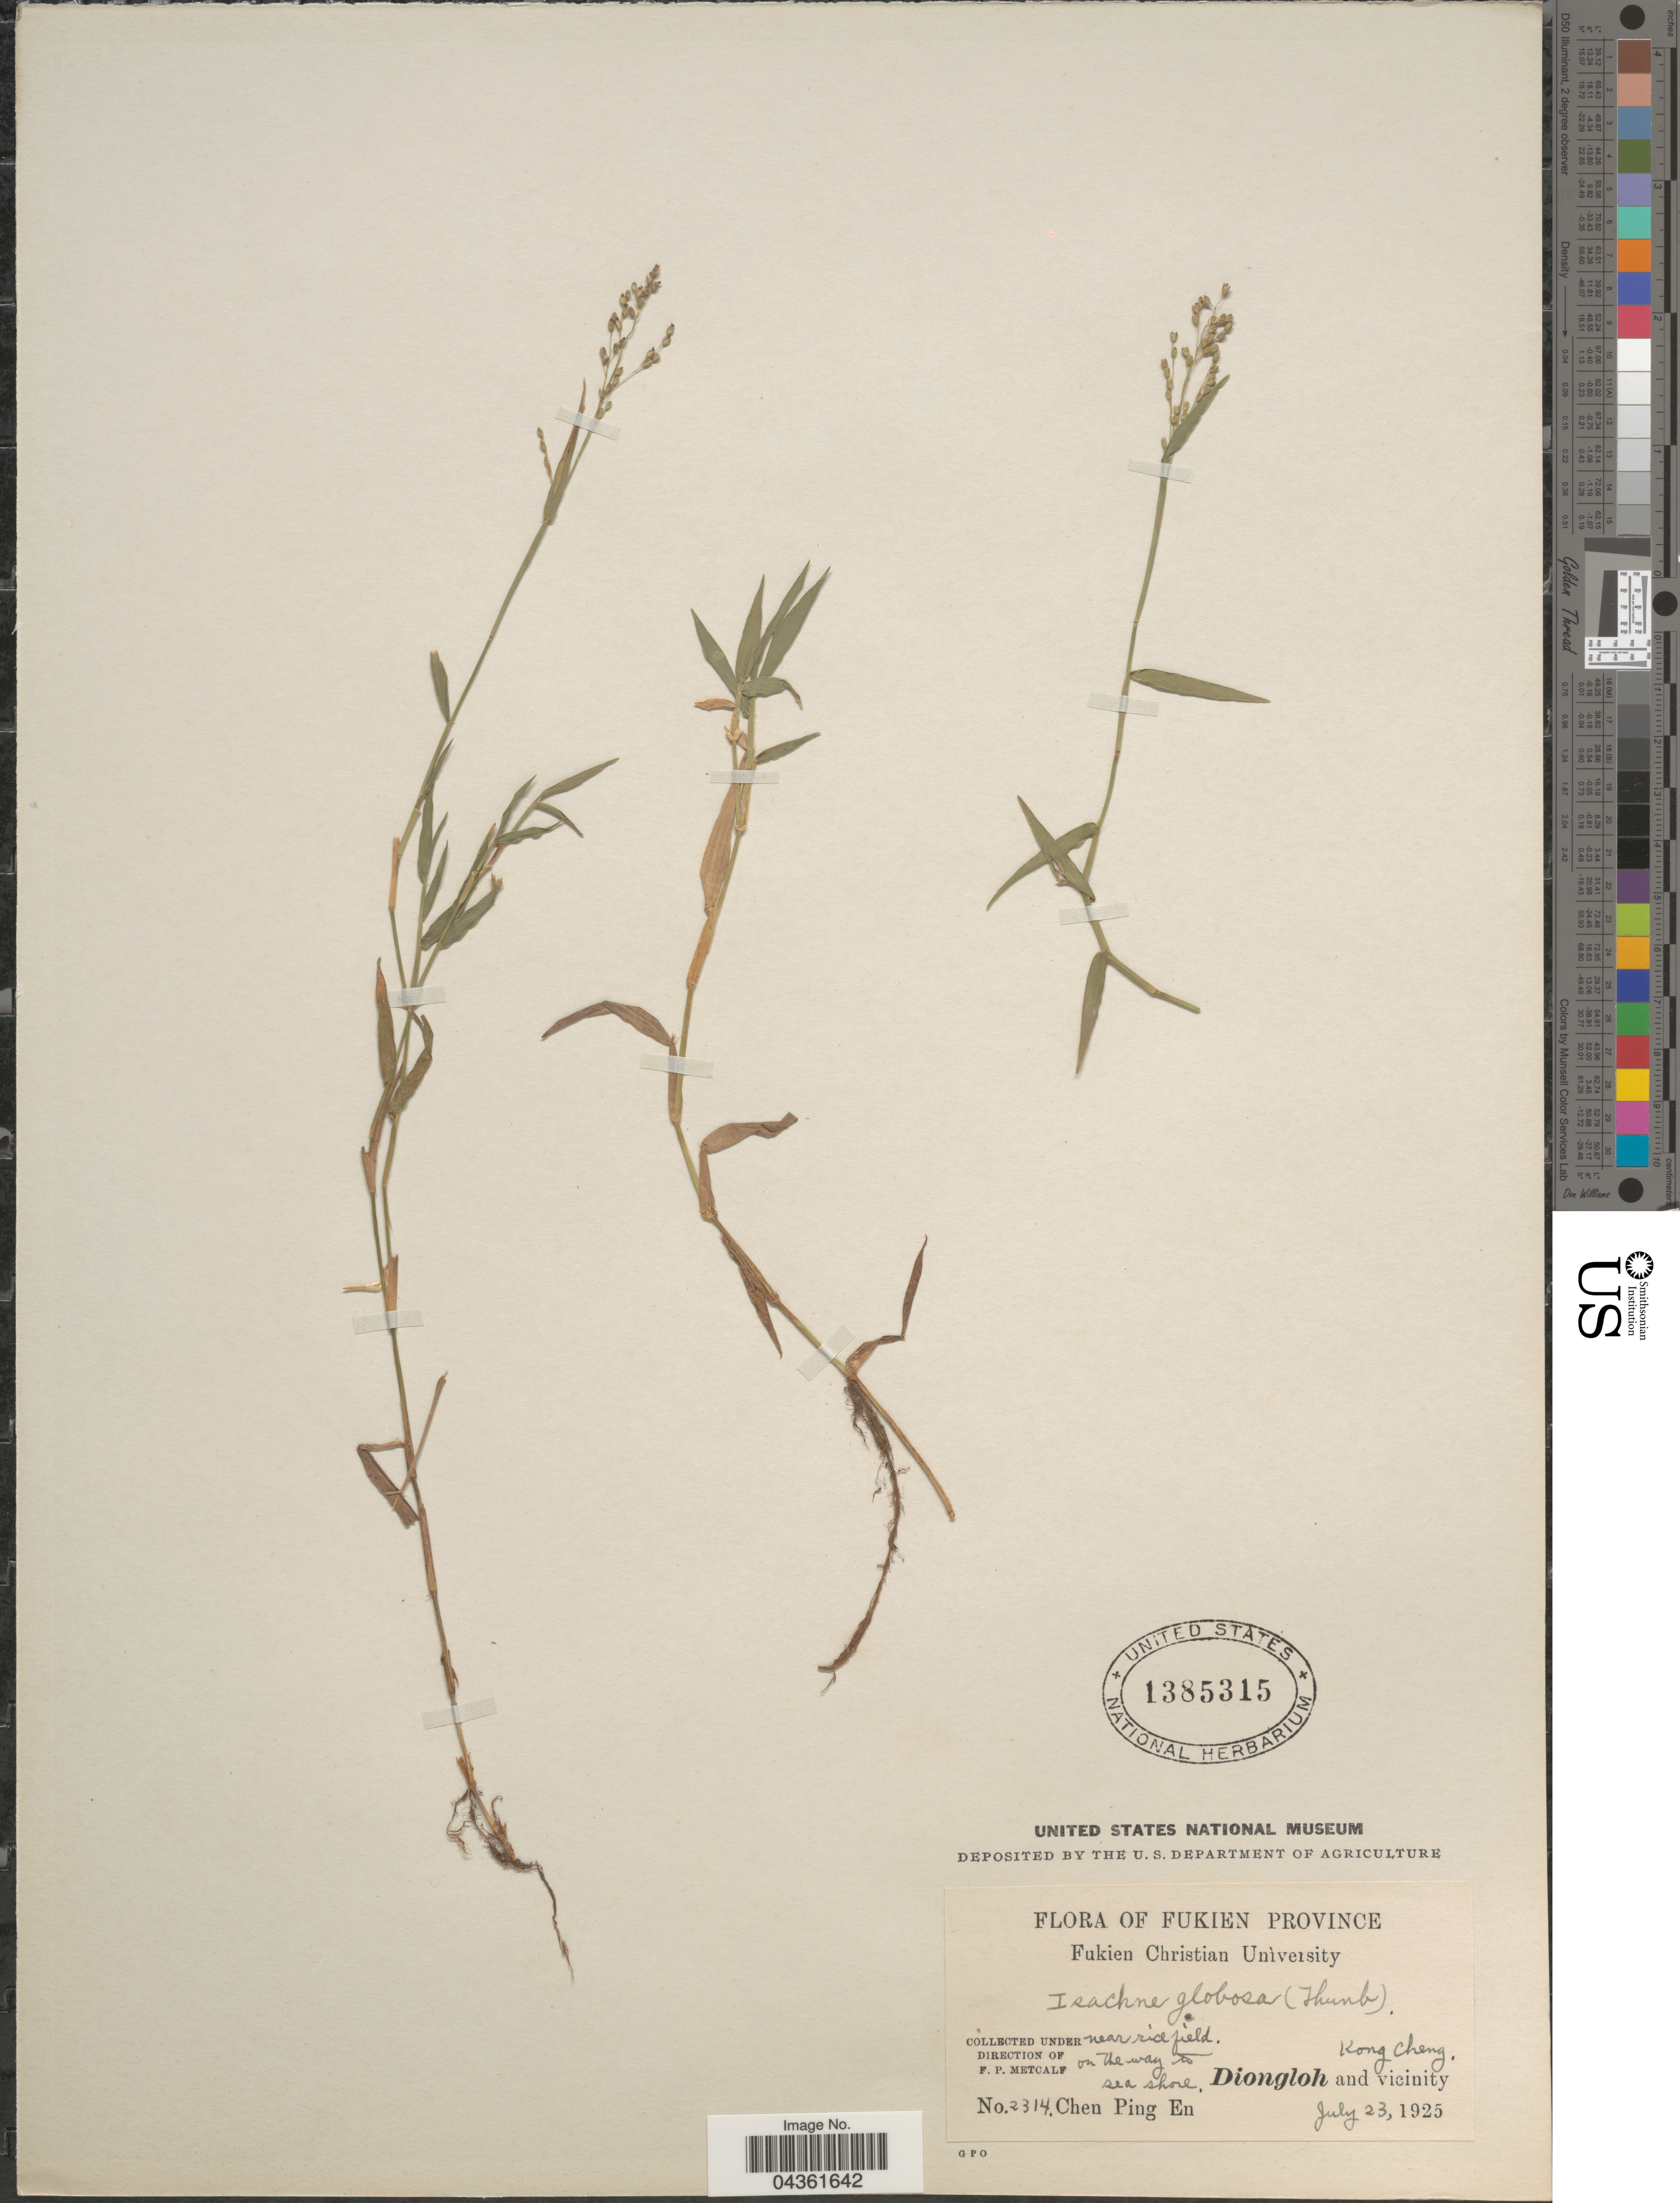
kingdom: Plantae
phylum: Tracheophyta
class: Liliopsida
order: Poales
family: Poaceae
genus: Isachne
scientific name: Isachne globosa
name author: (Thunb.) Kuntze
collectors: C. Ping En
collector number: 2314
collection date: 1925-07-23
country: China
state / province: Fujian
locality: Fukien Province. Diongloh and vicinity. Kong Cheng.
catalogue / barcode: US 1385315